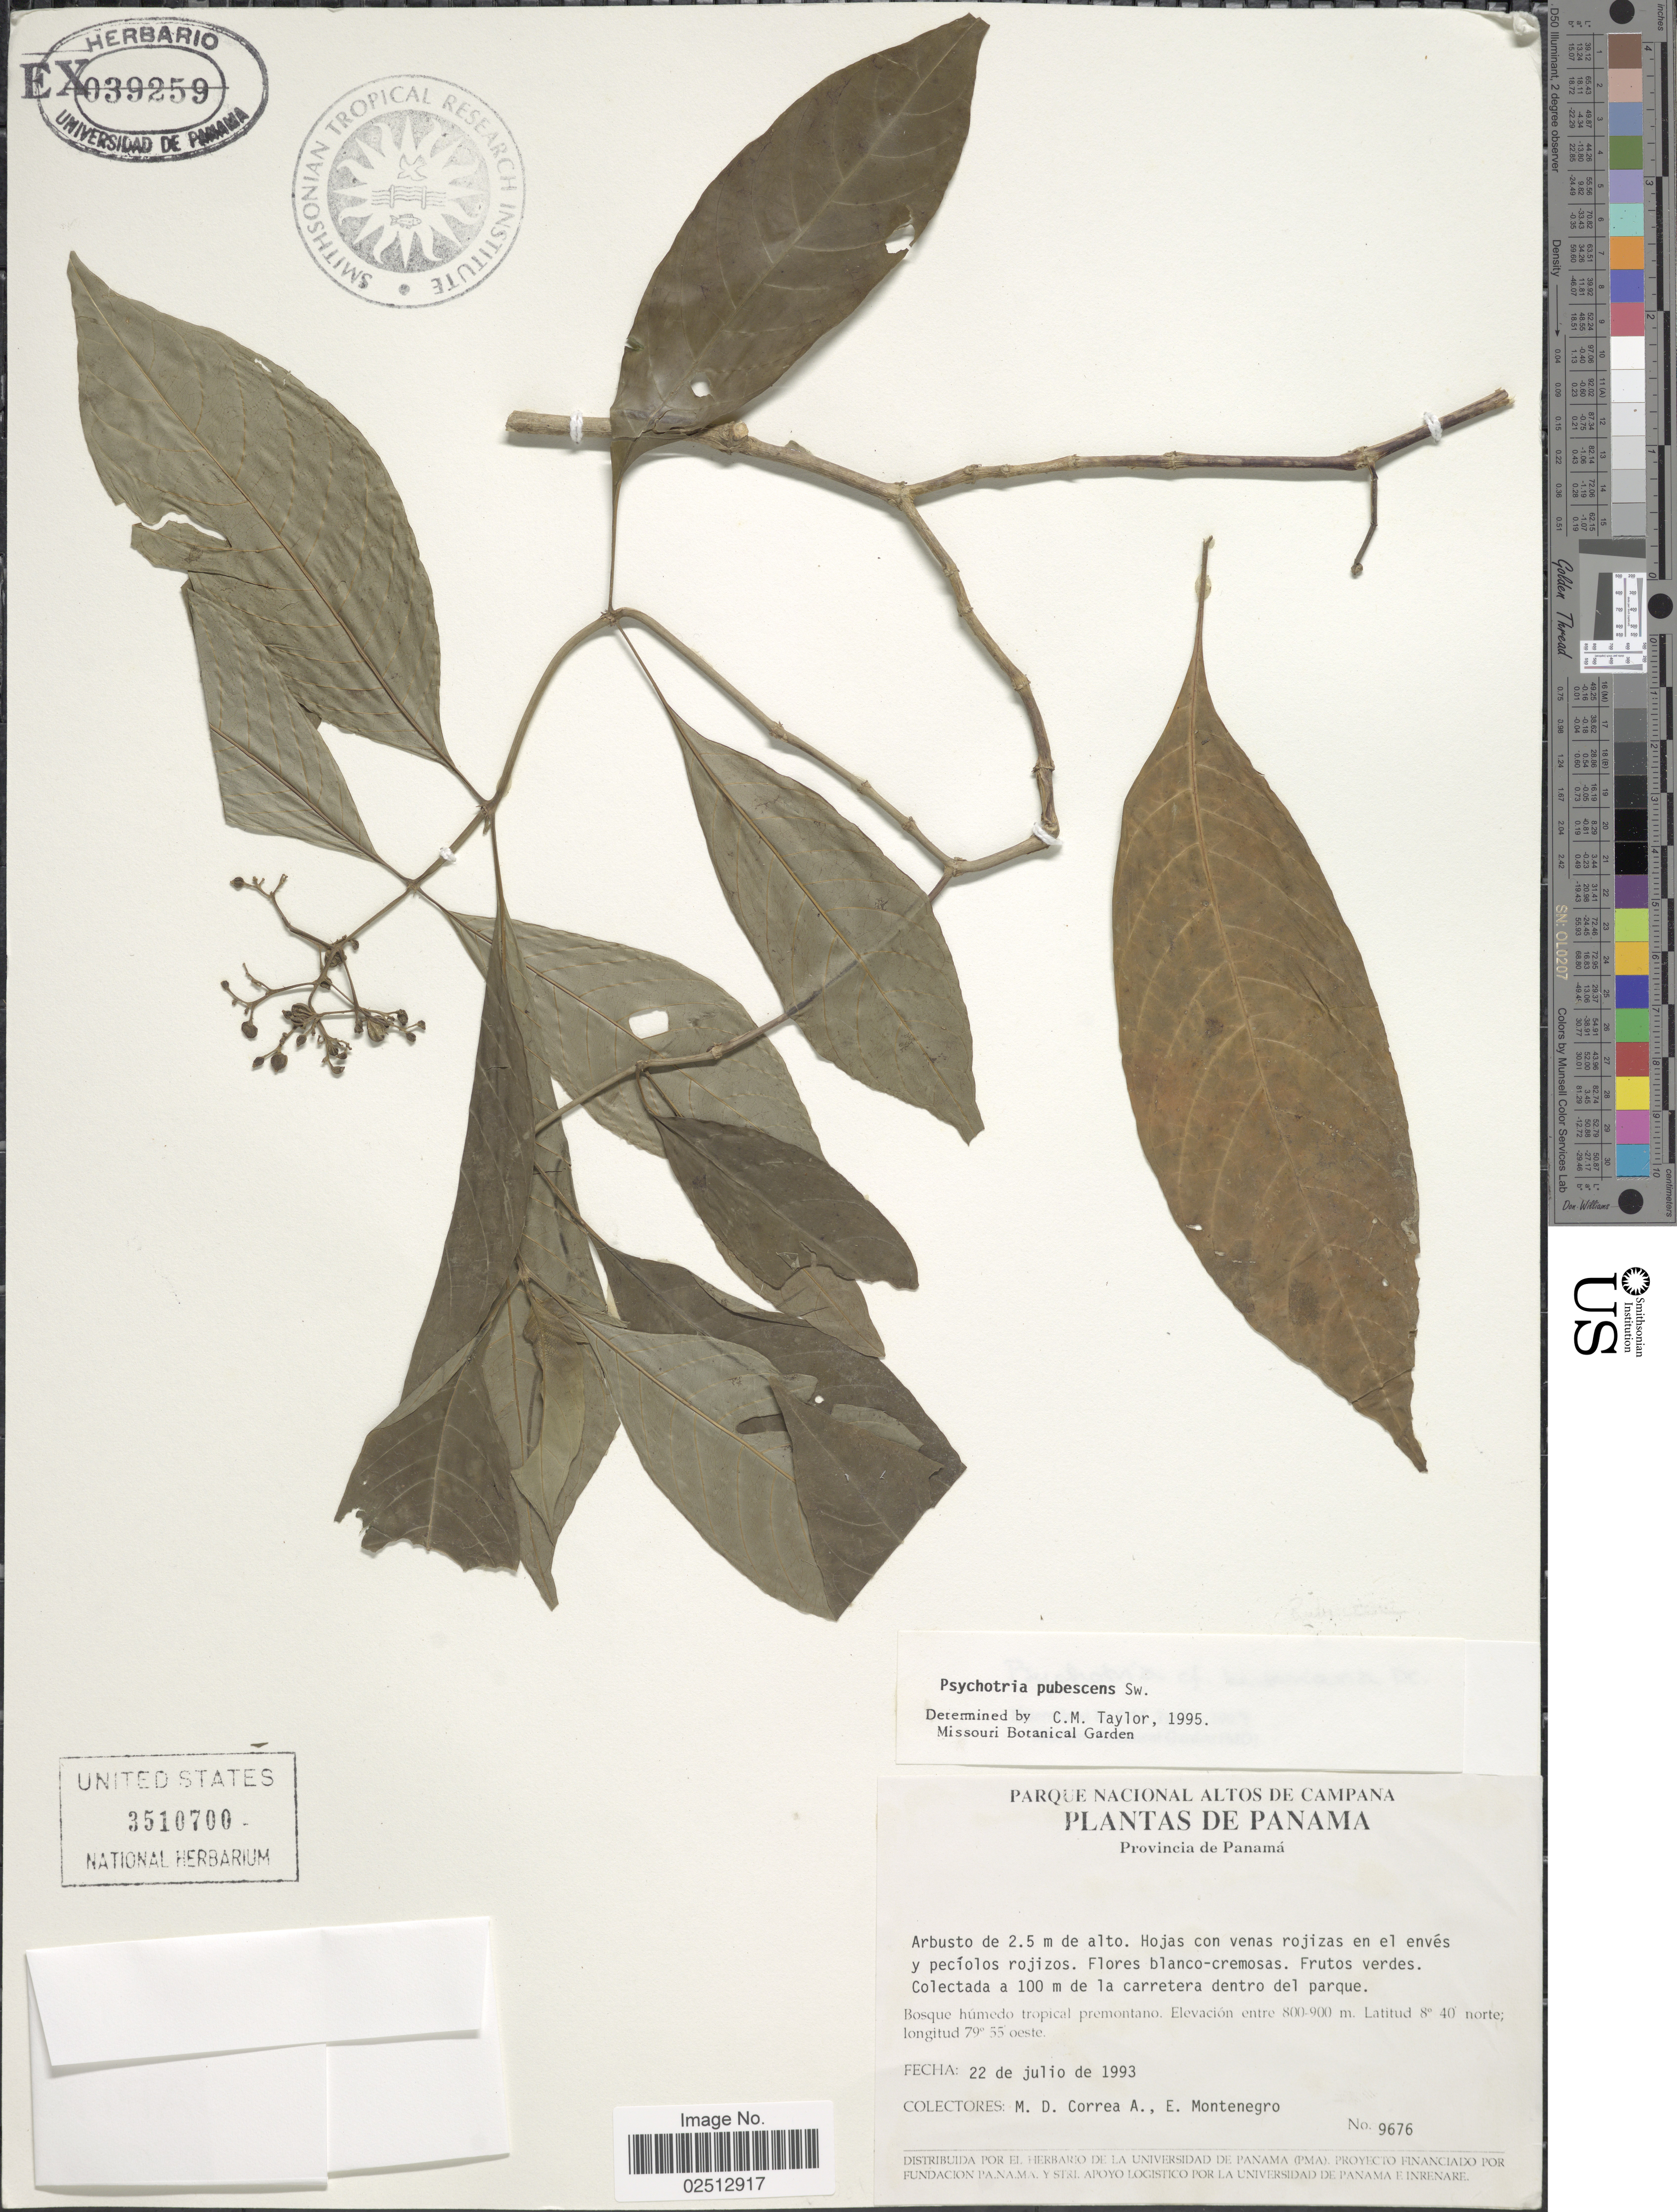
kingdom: Plantae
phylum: Tracheophyta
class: Magnoliopsida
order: Gentianales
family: Rubiaceae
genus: Psychotria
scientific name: Psychotria pubescens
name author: Sw.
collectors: M. D. Corrêa-A. & E. Montenegro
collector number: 9676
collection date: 1993-07-22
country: Panama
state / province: Panamá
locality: Provincia de Panama. Bosque humedo tropical premontano.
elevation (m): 800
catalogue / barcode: US 3510700